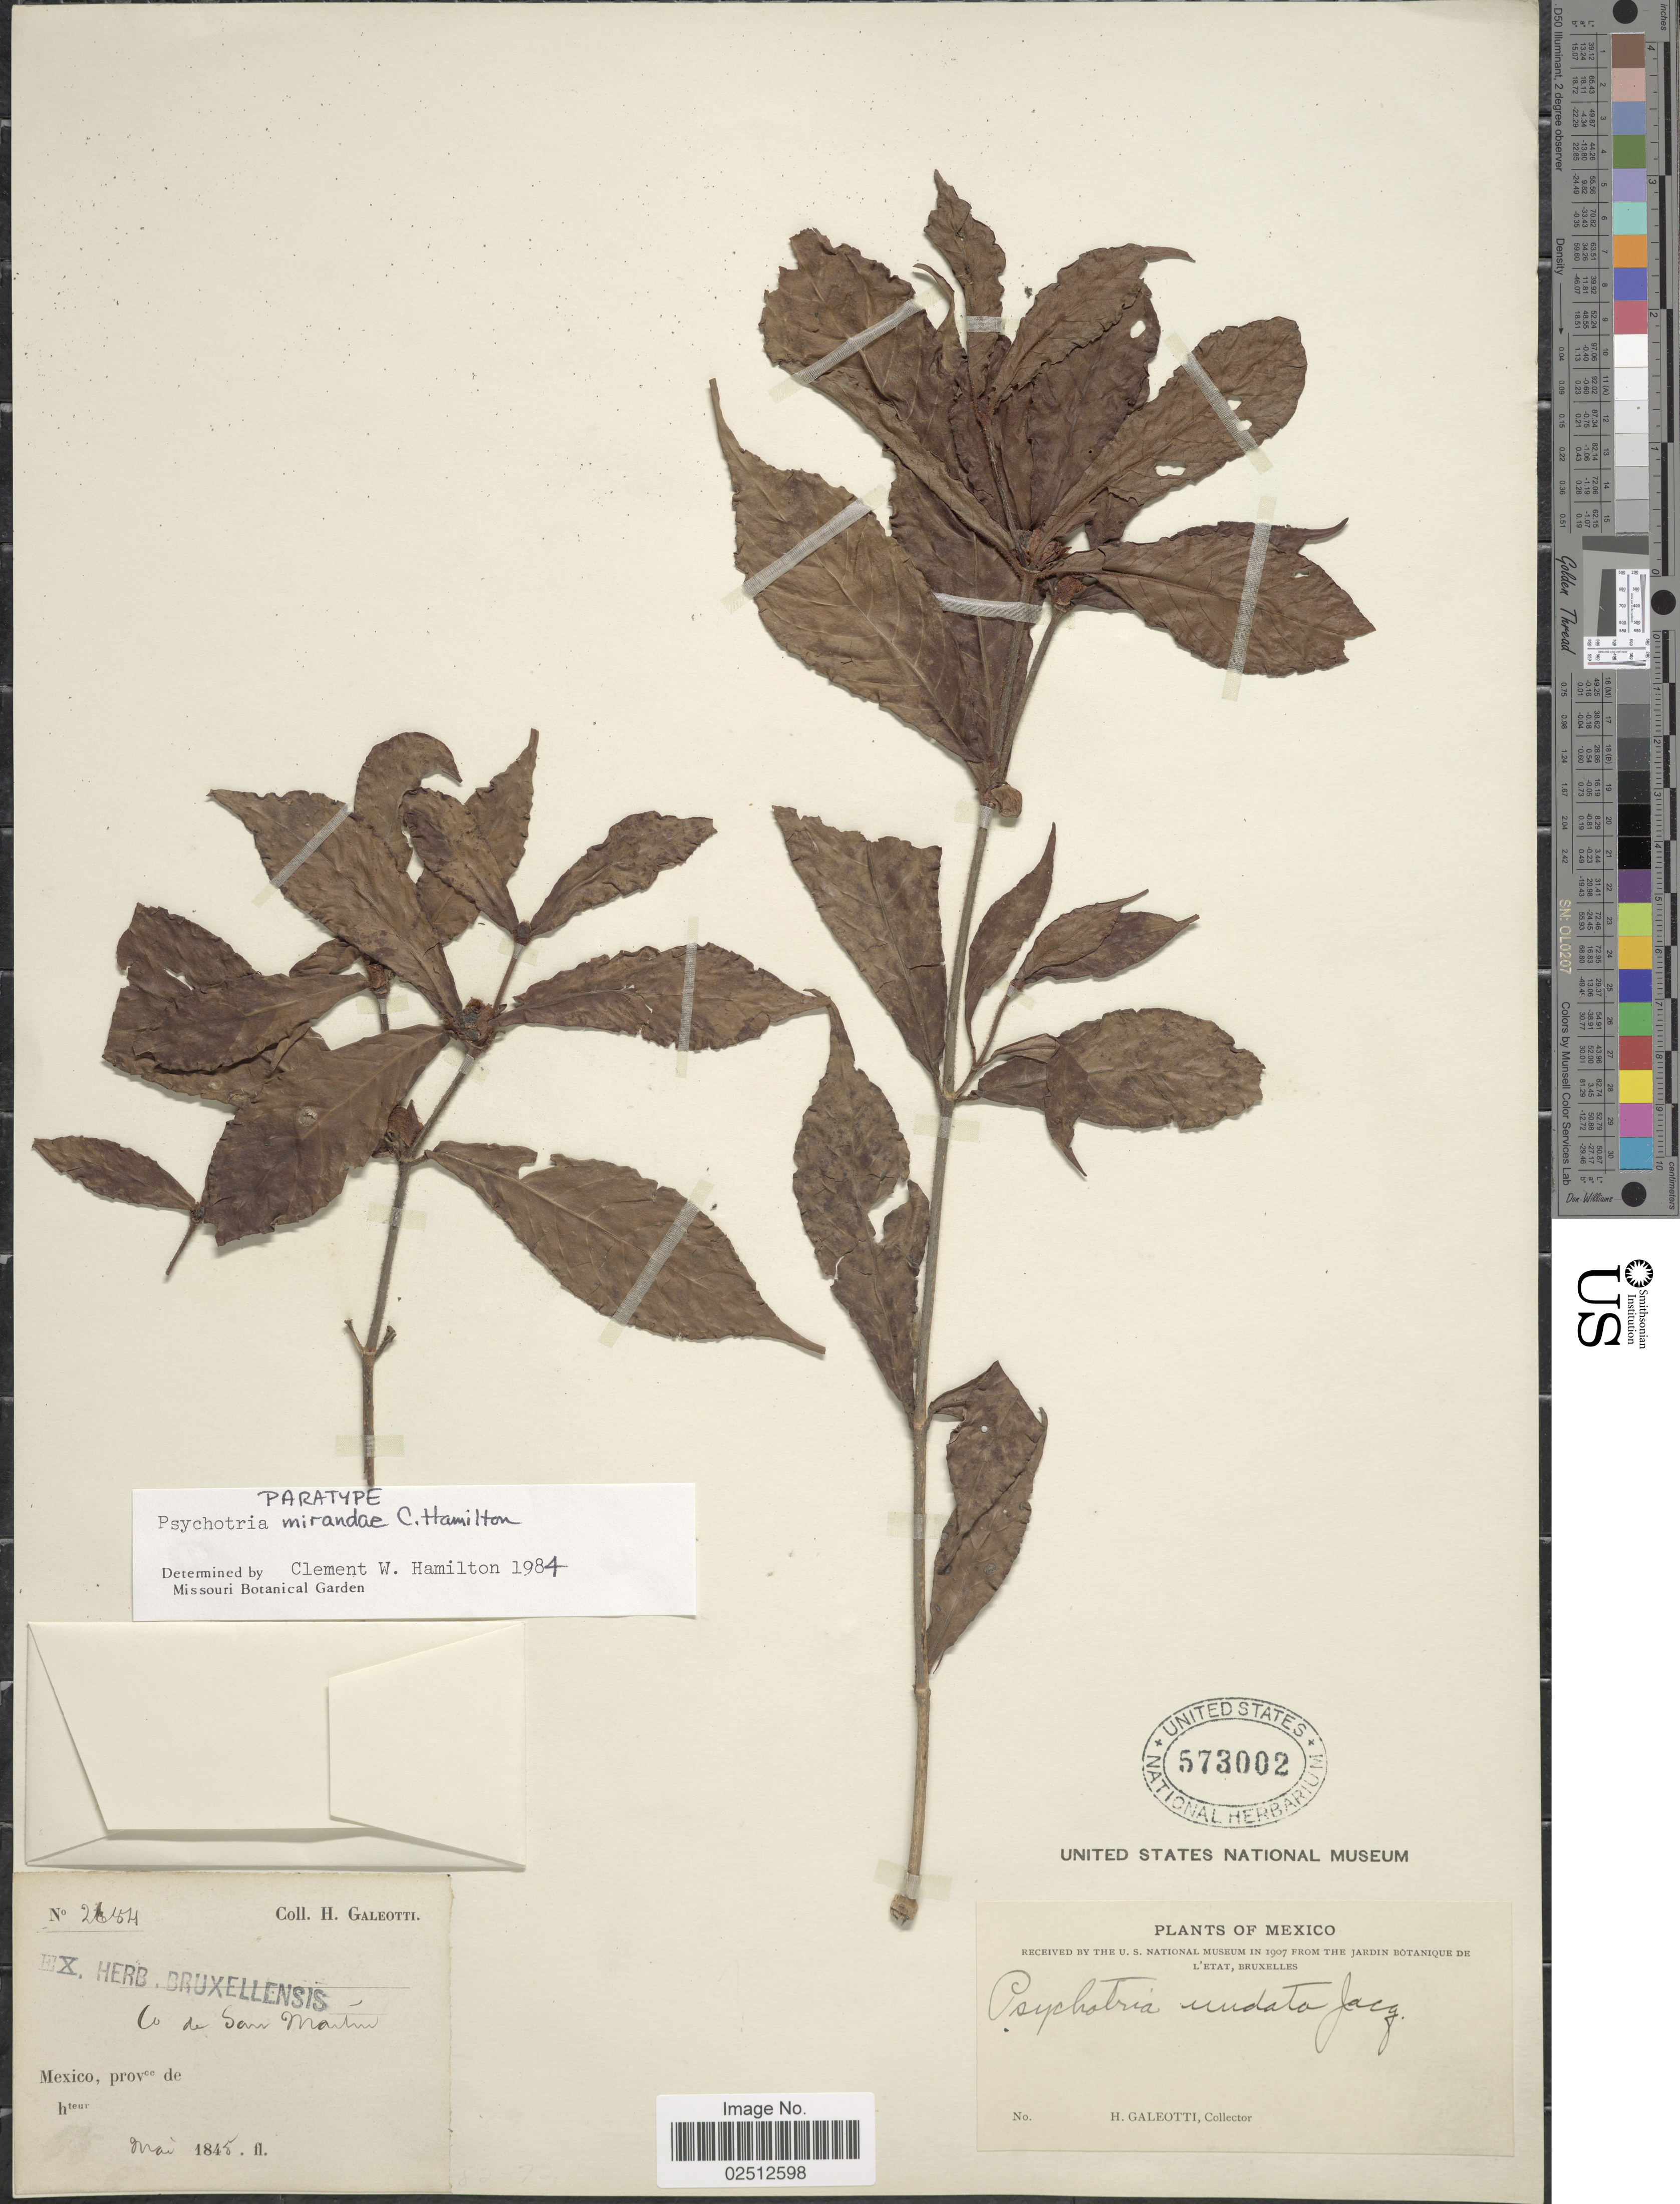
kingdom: Plantae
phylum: Tracheophyta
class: Magnoliopsida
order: Gentianales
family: Rubiaceae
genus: Psychotria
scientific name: Psychotria mirandae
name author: C.W. Ham.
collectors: H. G. Galeotti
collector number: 2684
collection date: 1845-05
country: Mexico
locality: Co de San Martin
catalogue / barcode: US 573002